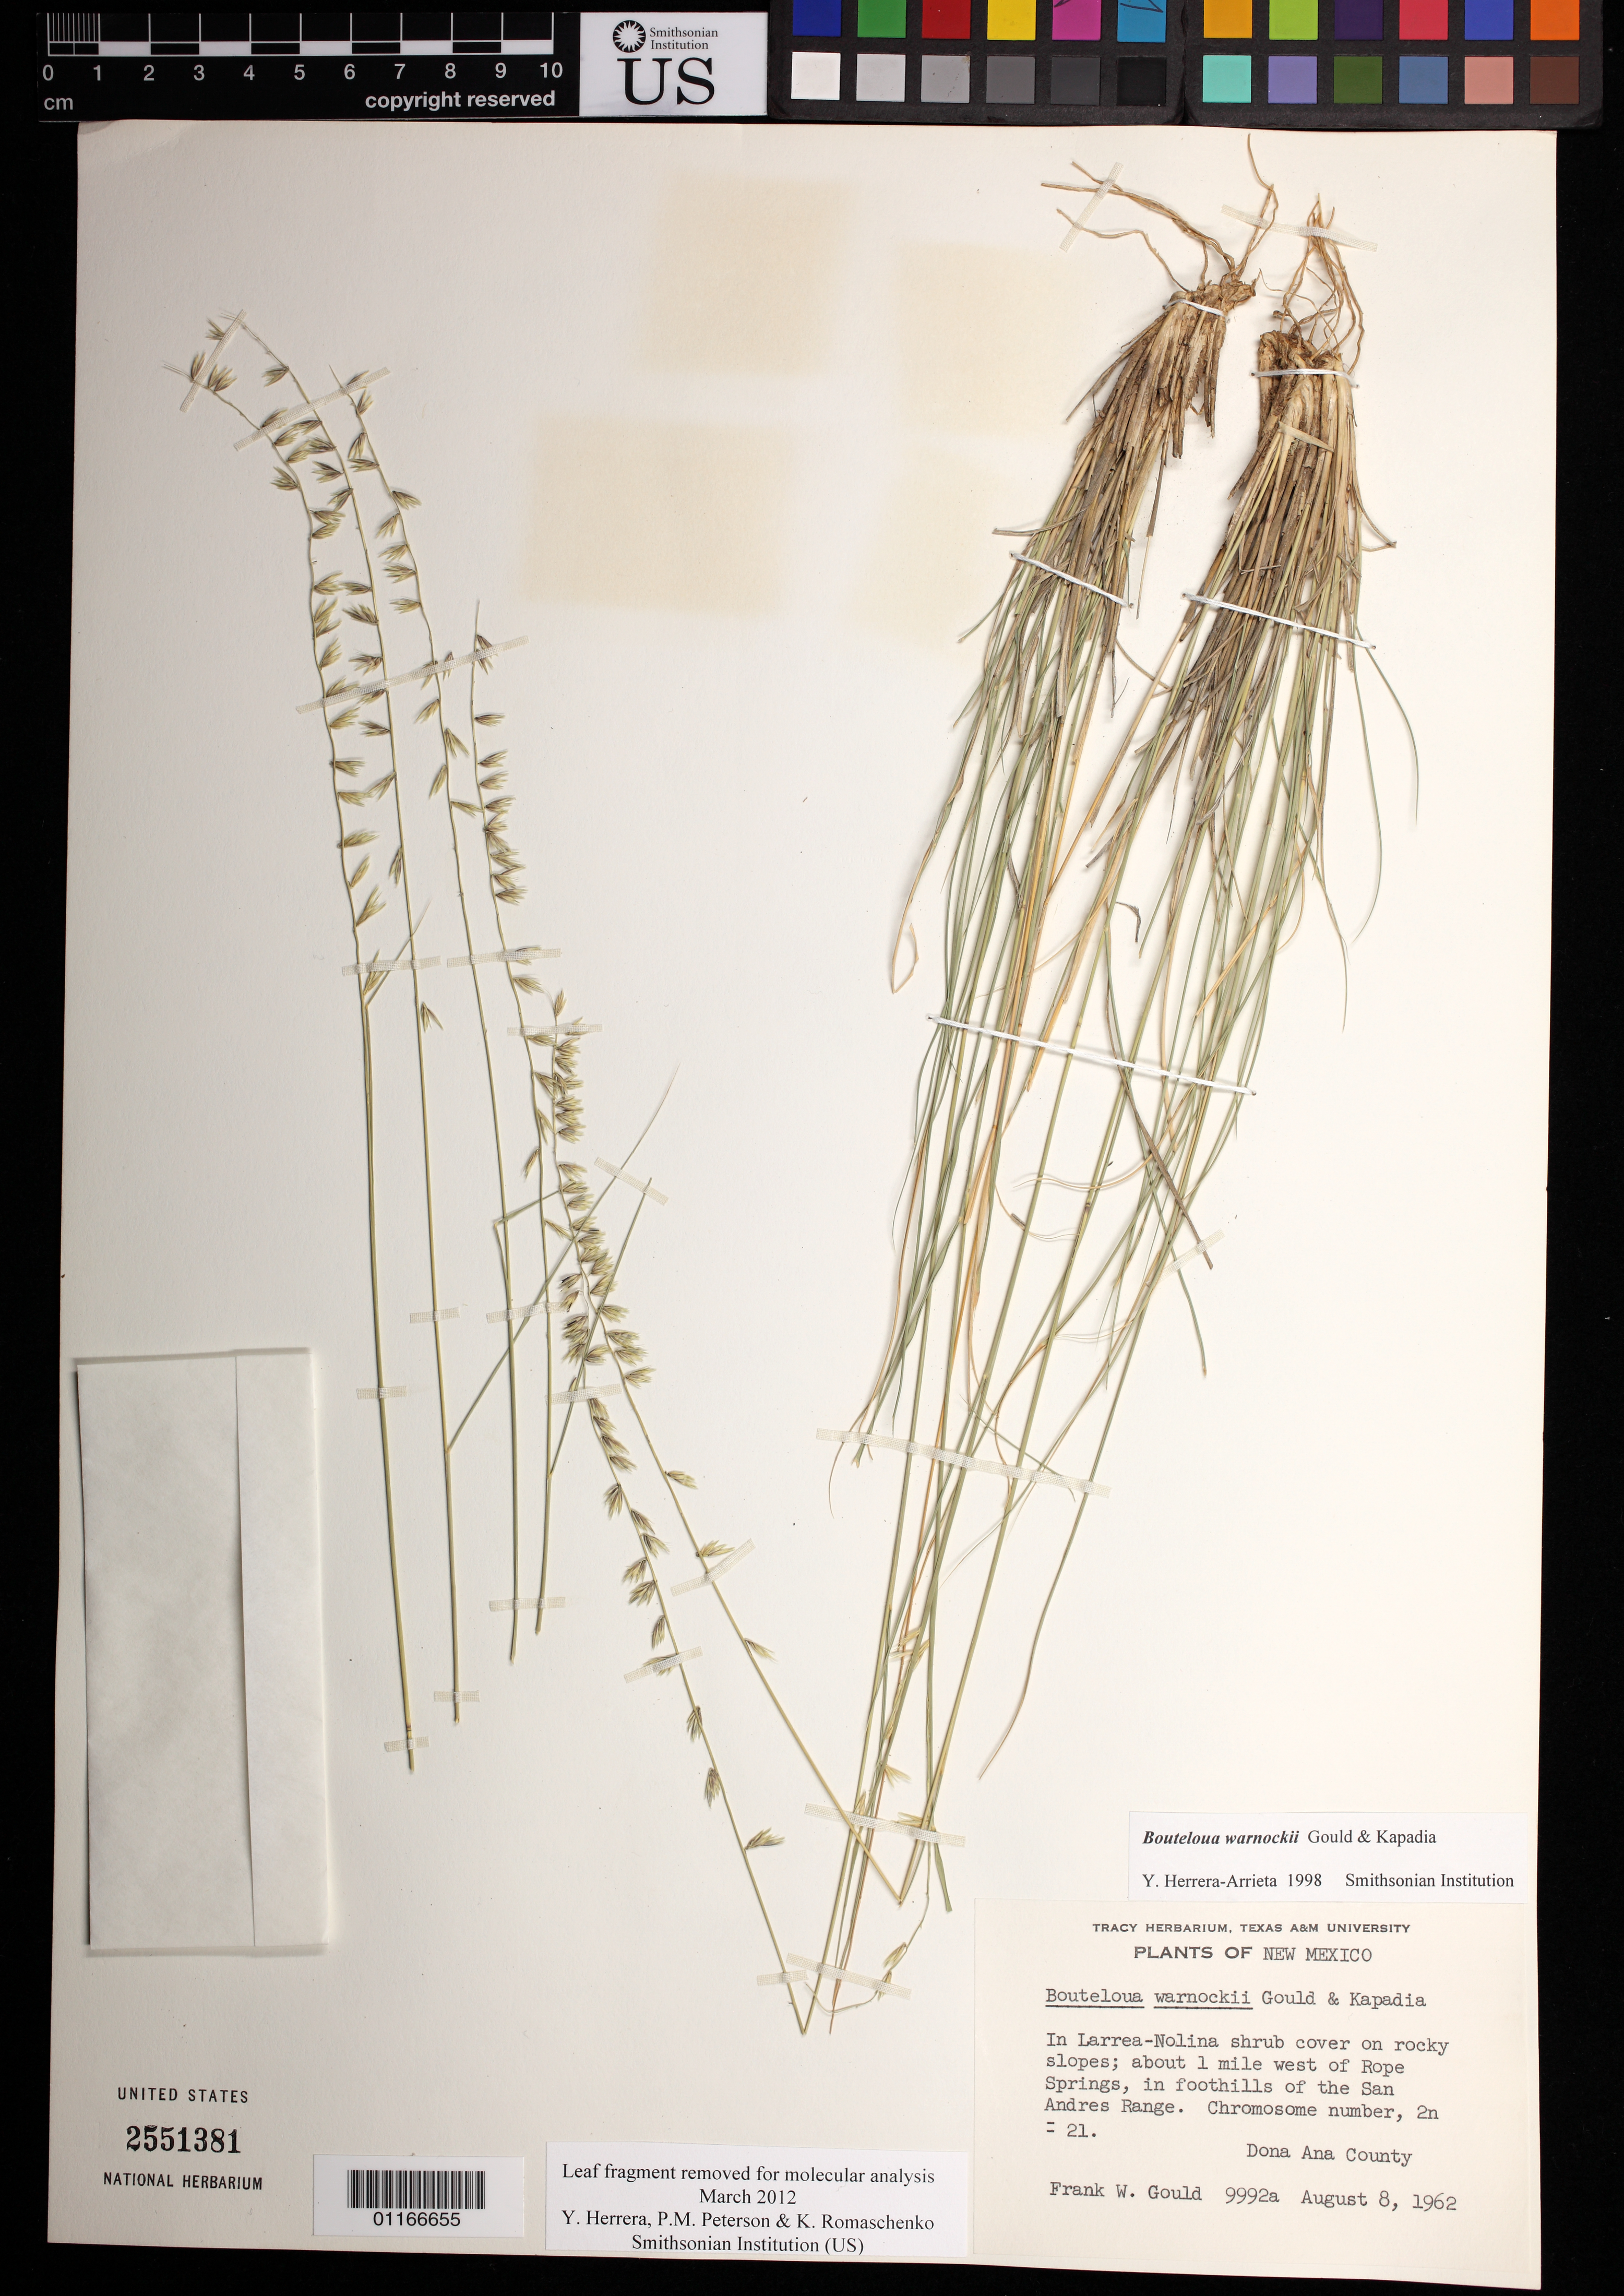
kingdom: Plantae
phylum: Tracheophyta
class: Liliopsida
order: Poales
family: Poaceae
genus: Bouteloua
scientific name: Bouteloua warnockii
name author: Gould & Kapadia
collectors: F. W. Gould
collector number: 9992a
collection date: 1962-08-08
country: United States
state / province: New Mexico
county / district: Dona Ana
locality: About 1 mile West of Rope Springs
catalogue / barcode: US 2551381